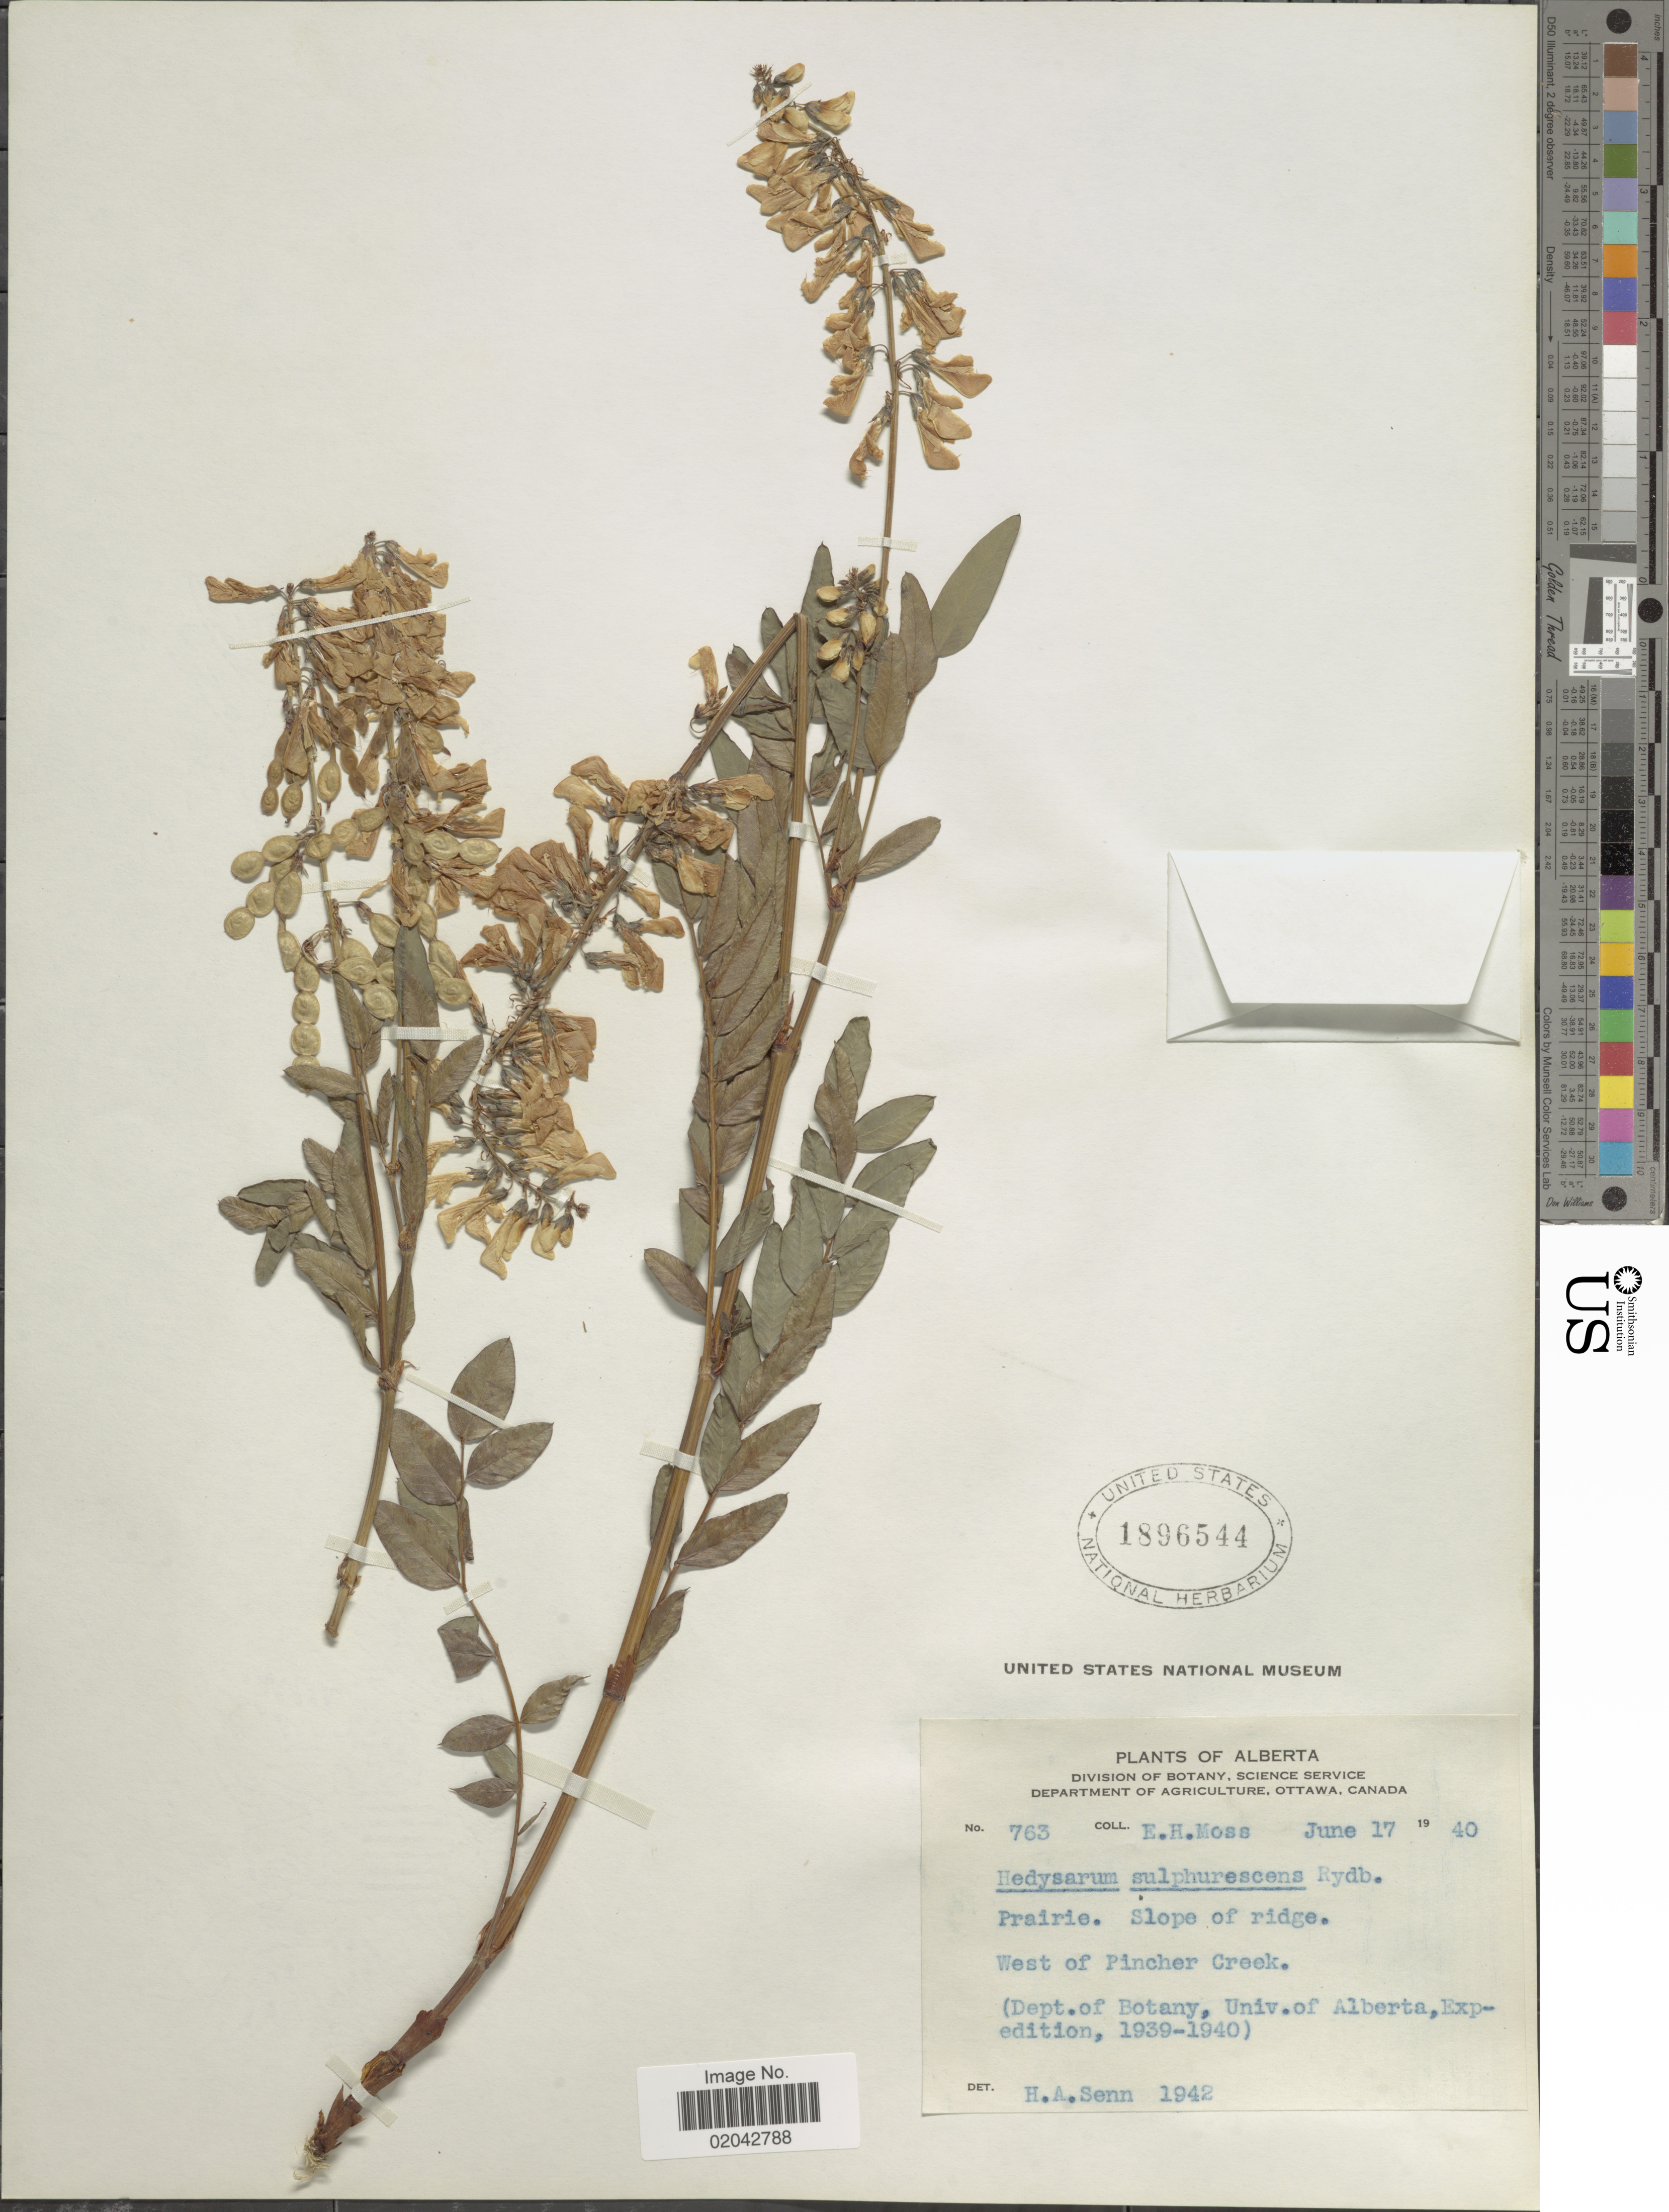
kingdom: Plantae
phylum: Tracheophyta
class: Magnoliopsida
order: Fabales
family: Fabaceae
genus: Hedysarum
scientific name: Hedysarum sulphurescens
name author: Rydb.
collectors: E. Moss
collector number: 763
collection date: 1940-06-17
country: Canada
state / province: Alberta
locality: Prairie, slope of ridge, west of Pincher Creek, (Dept. of Botany, Univ. of Alberta)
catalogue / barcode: US 1896544